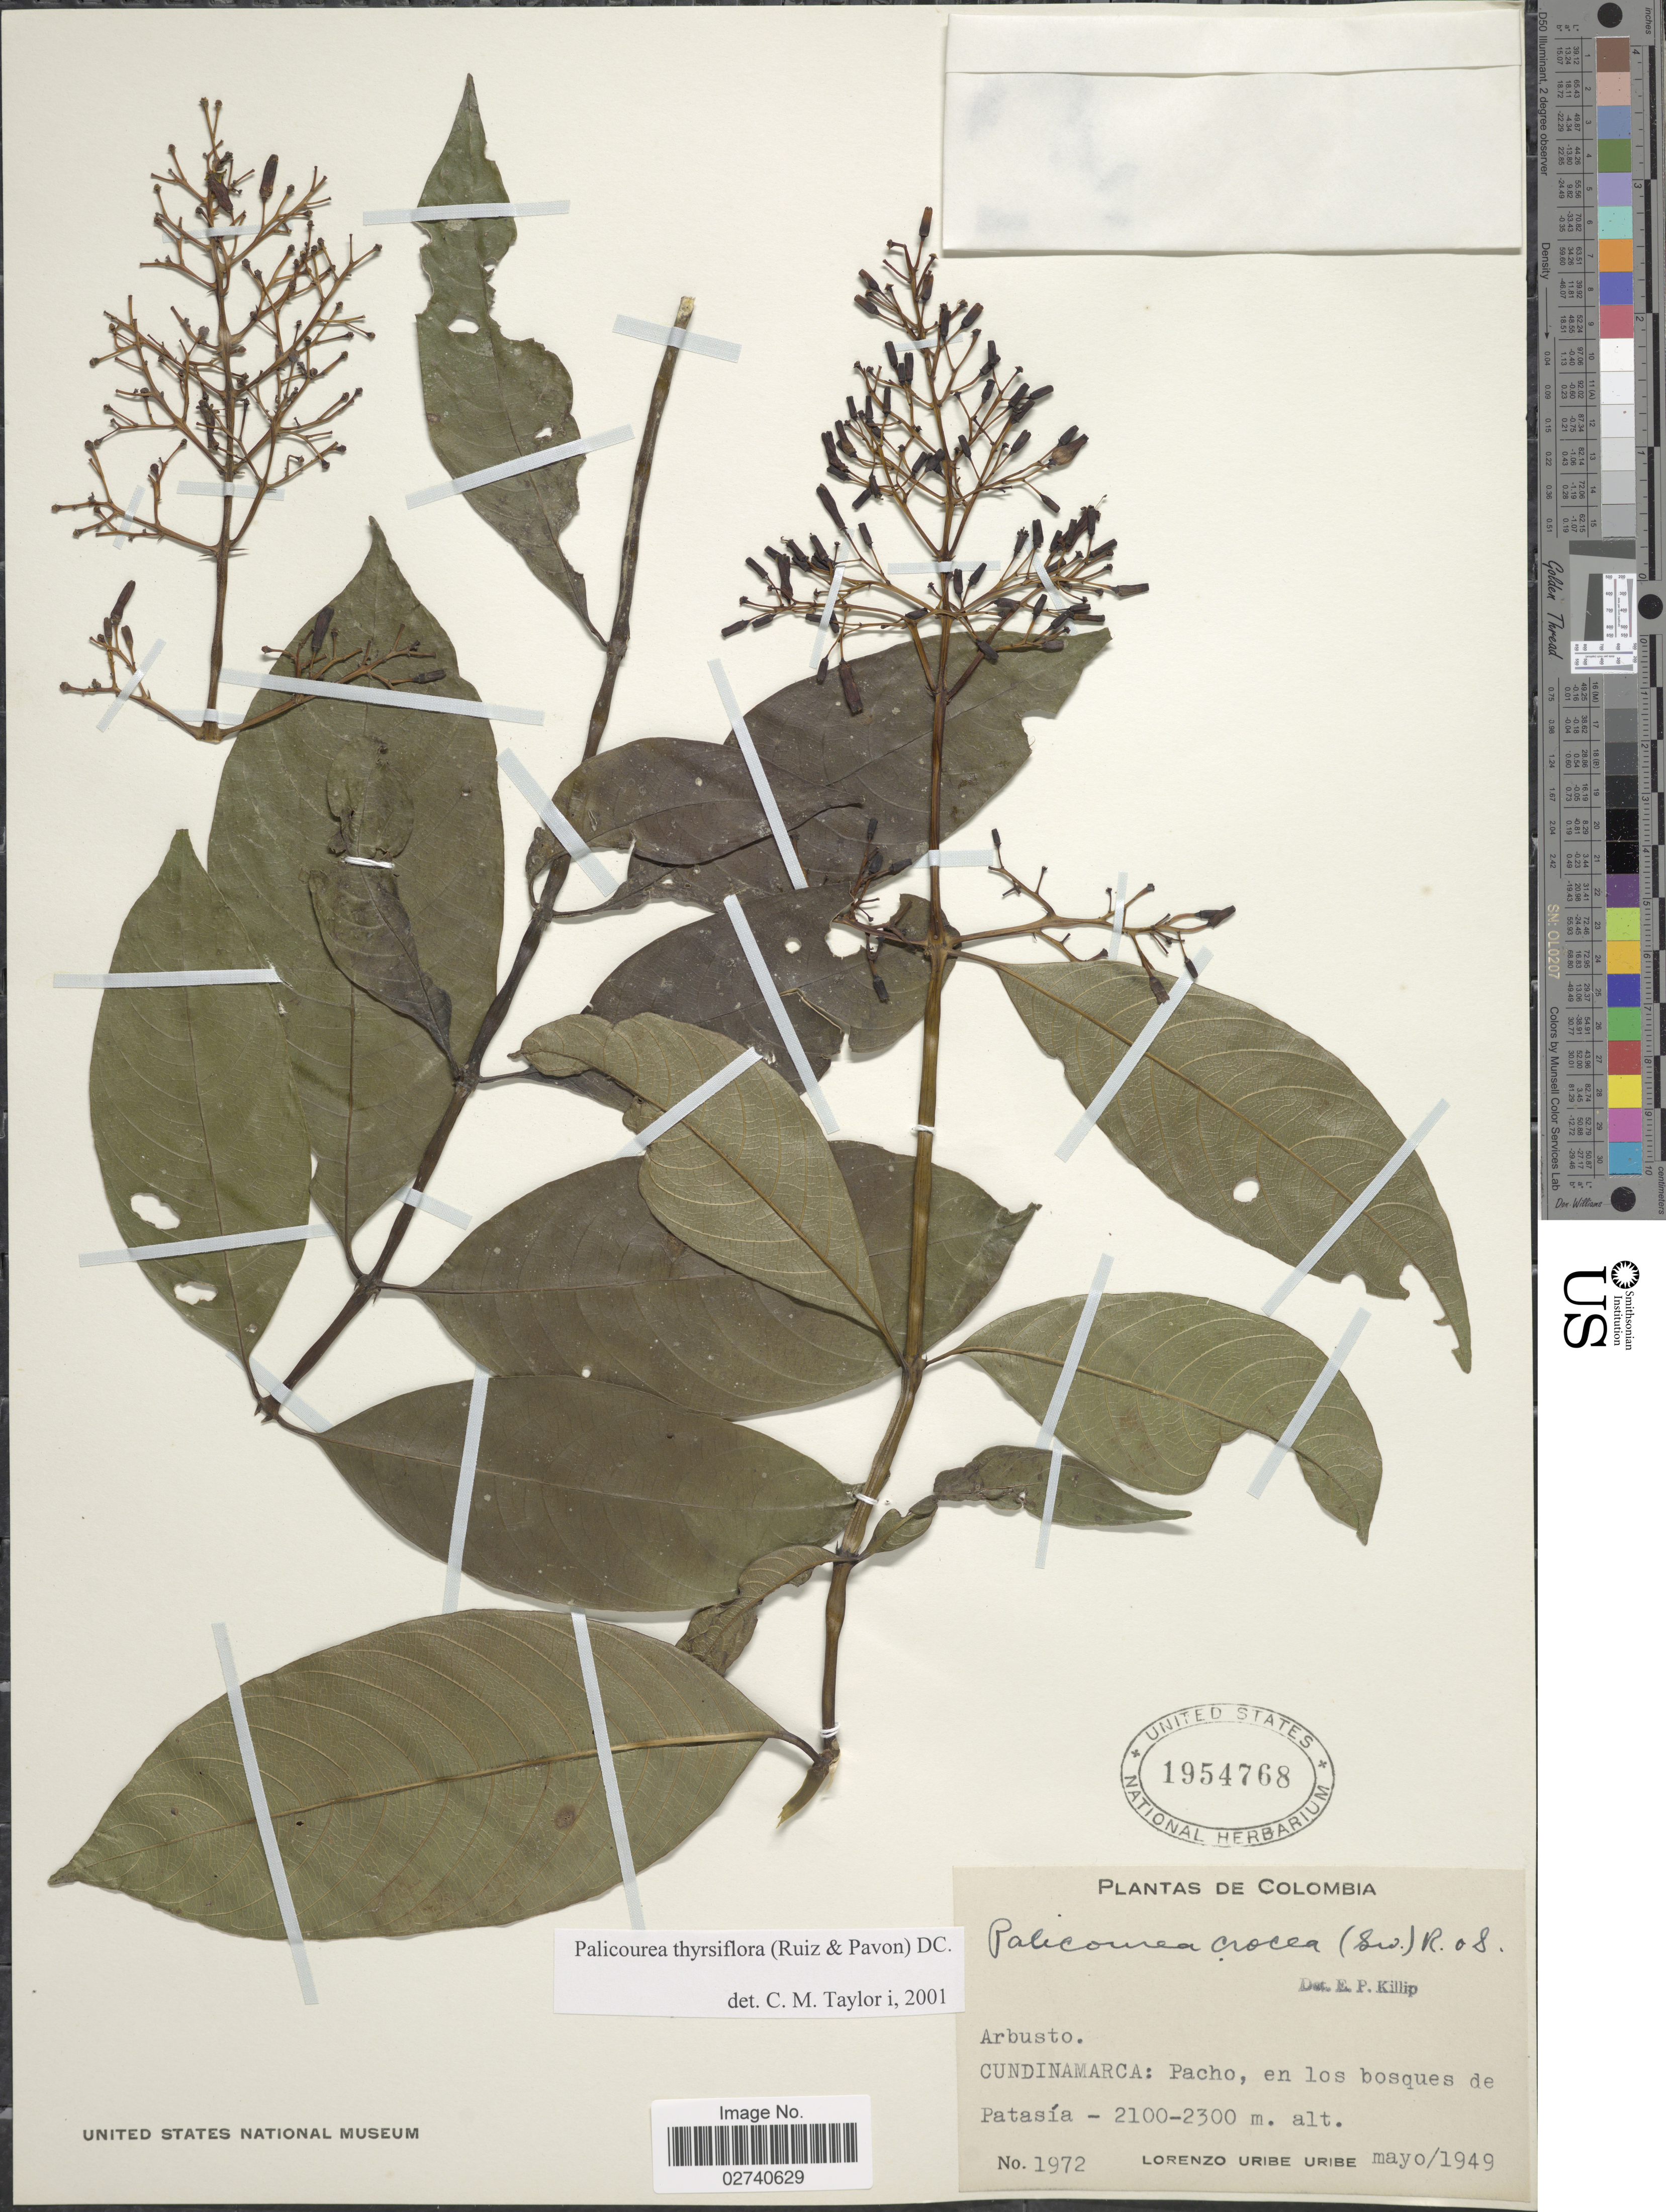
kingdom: Plantae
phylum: Tracheophyta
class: Magnoliopsida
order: Gentianales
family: Rubiaceae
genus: Palicourea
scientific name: Palicourea thyrsiflora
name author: (Ruiz & Pav.) DC.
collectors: L. Uribe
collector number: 1972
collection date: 1949-05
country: Colombia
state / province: Cundinamarca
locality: Pacho, en los bosques de Patasia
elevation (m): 2100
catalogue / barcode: US 1954768